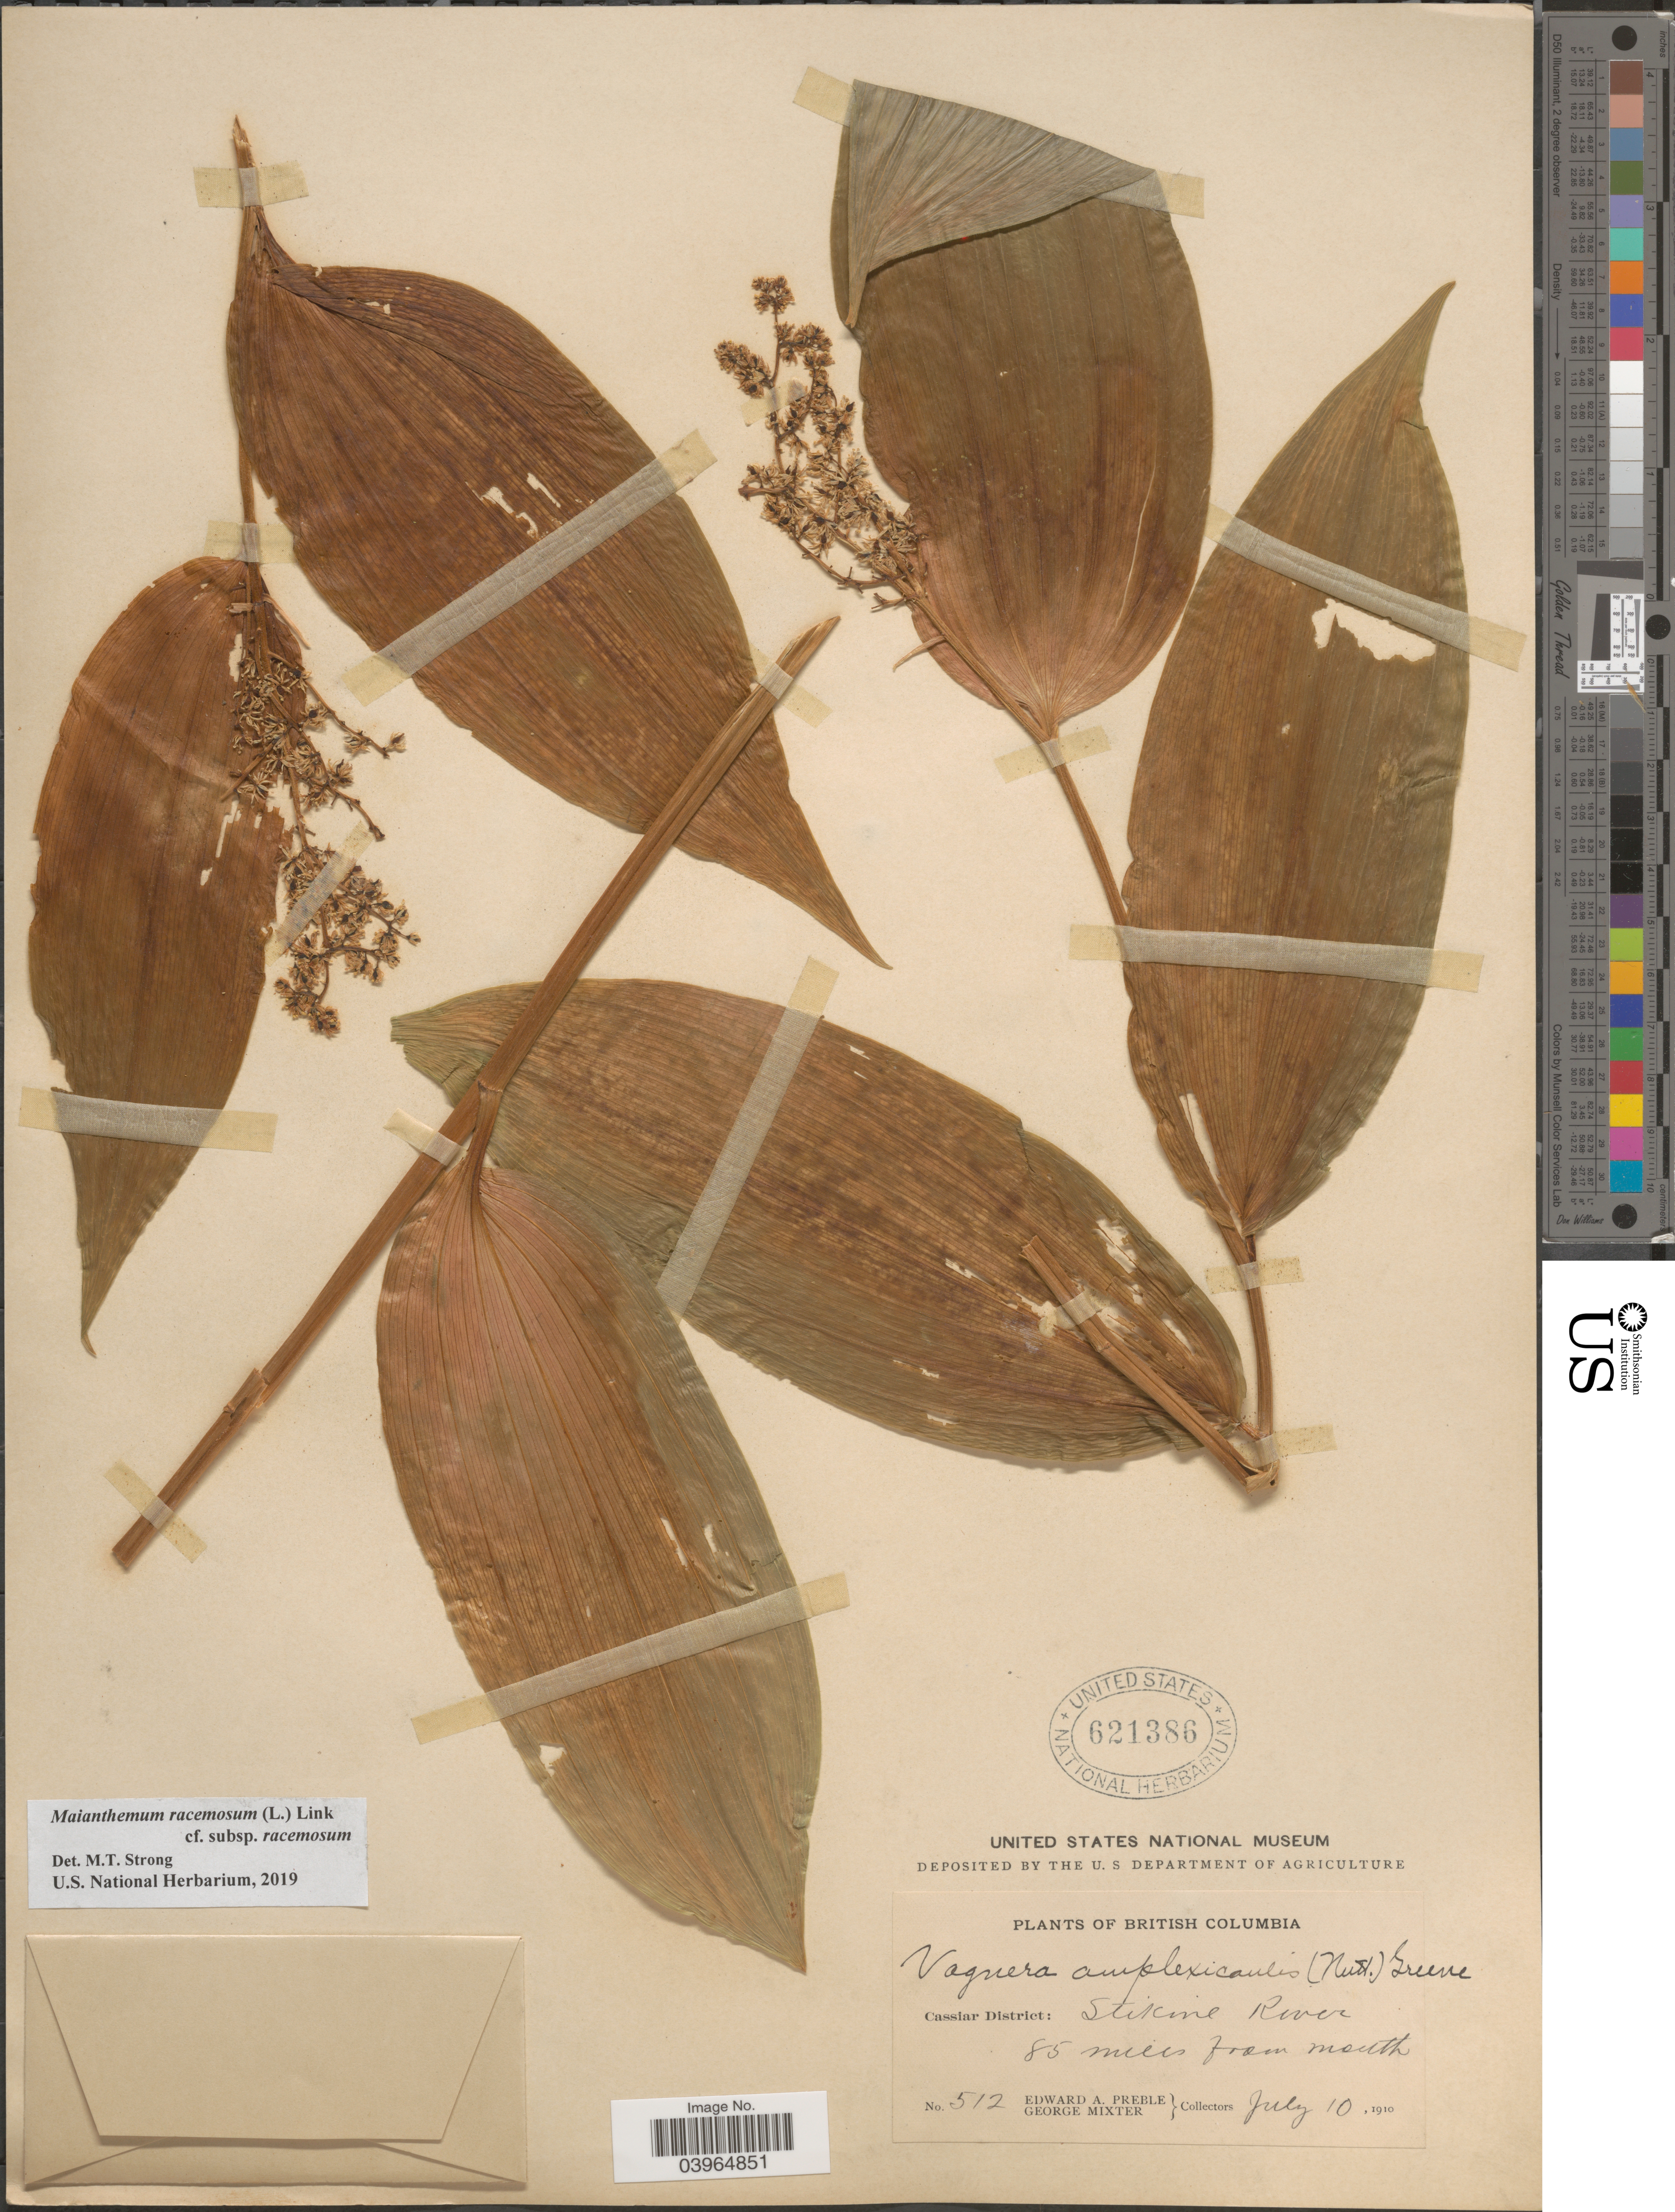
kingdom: Plantae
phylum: Tracheophyta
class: Liliopsida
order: Asparagales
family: Asparagaceae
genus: Maianthemum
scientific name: Maianthemum racemosum subsp. racemosum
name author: (L.) Link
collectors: E. Preble & G. Mixter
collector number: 512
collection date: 1910-07-10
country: Canada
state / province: British Columbia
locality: Cassiar District: Stikine River. 85 miles from mouth.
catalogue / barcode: US 621386